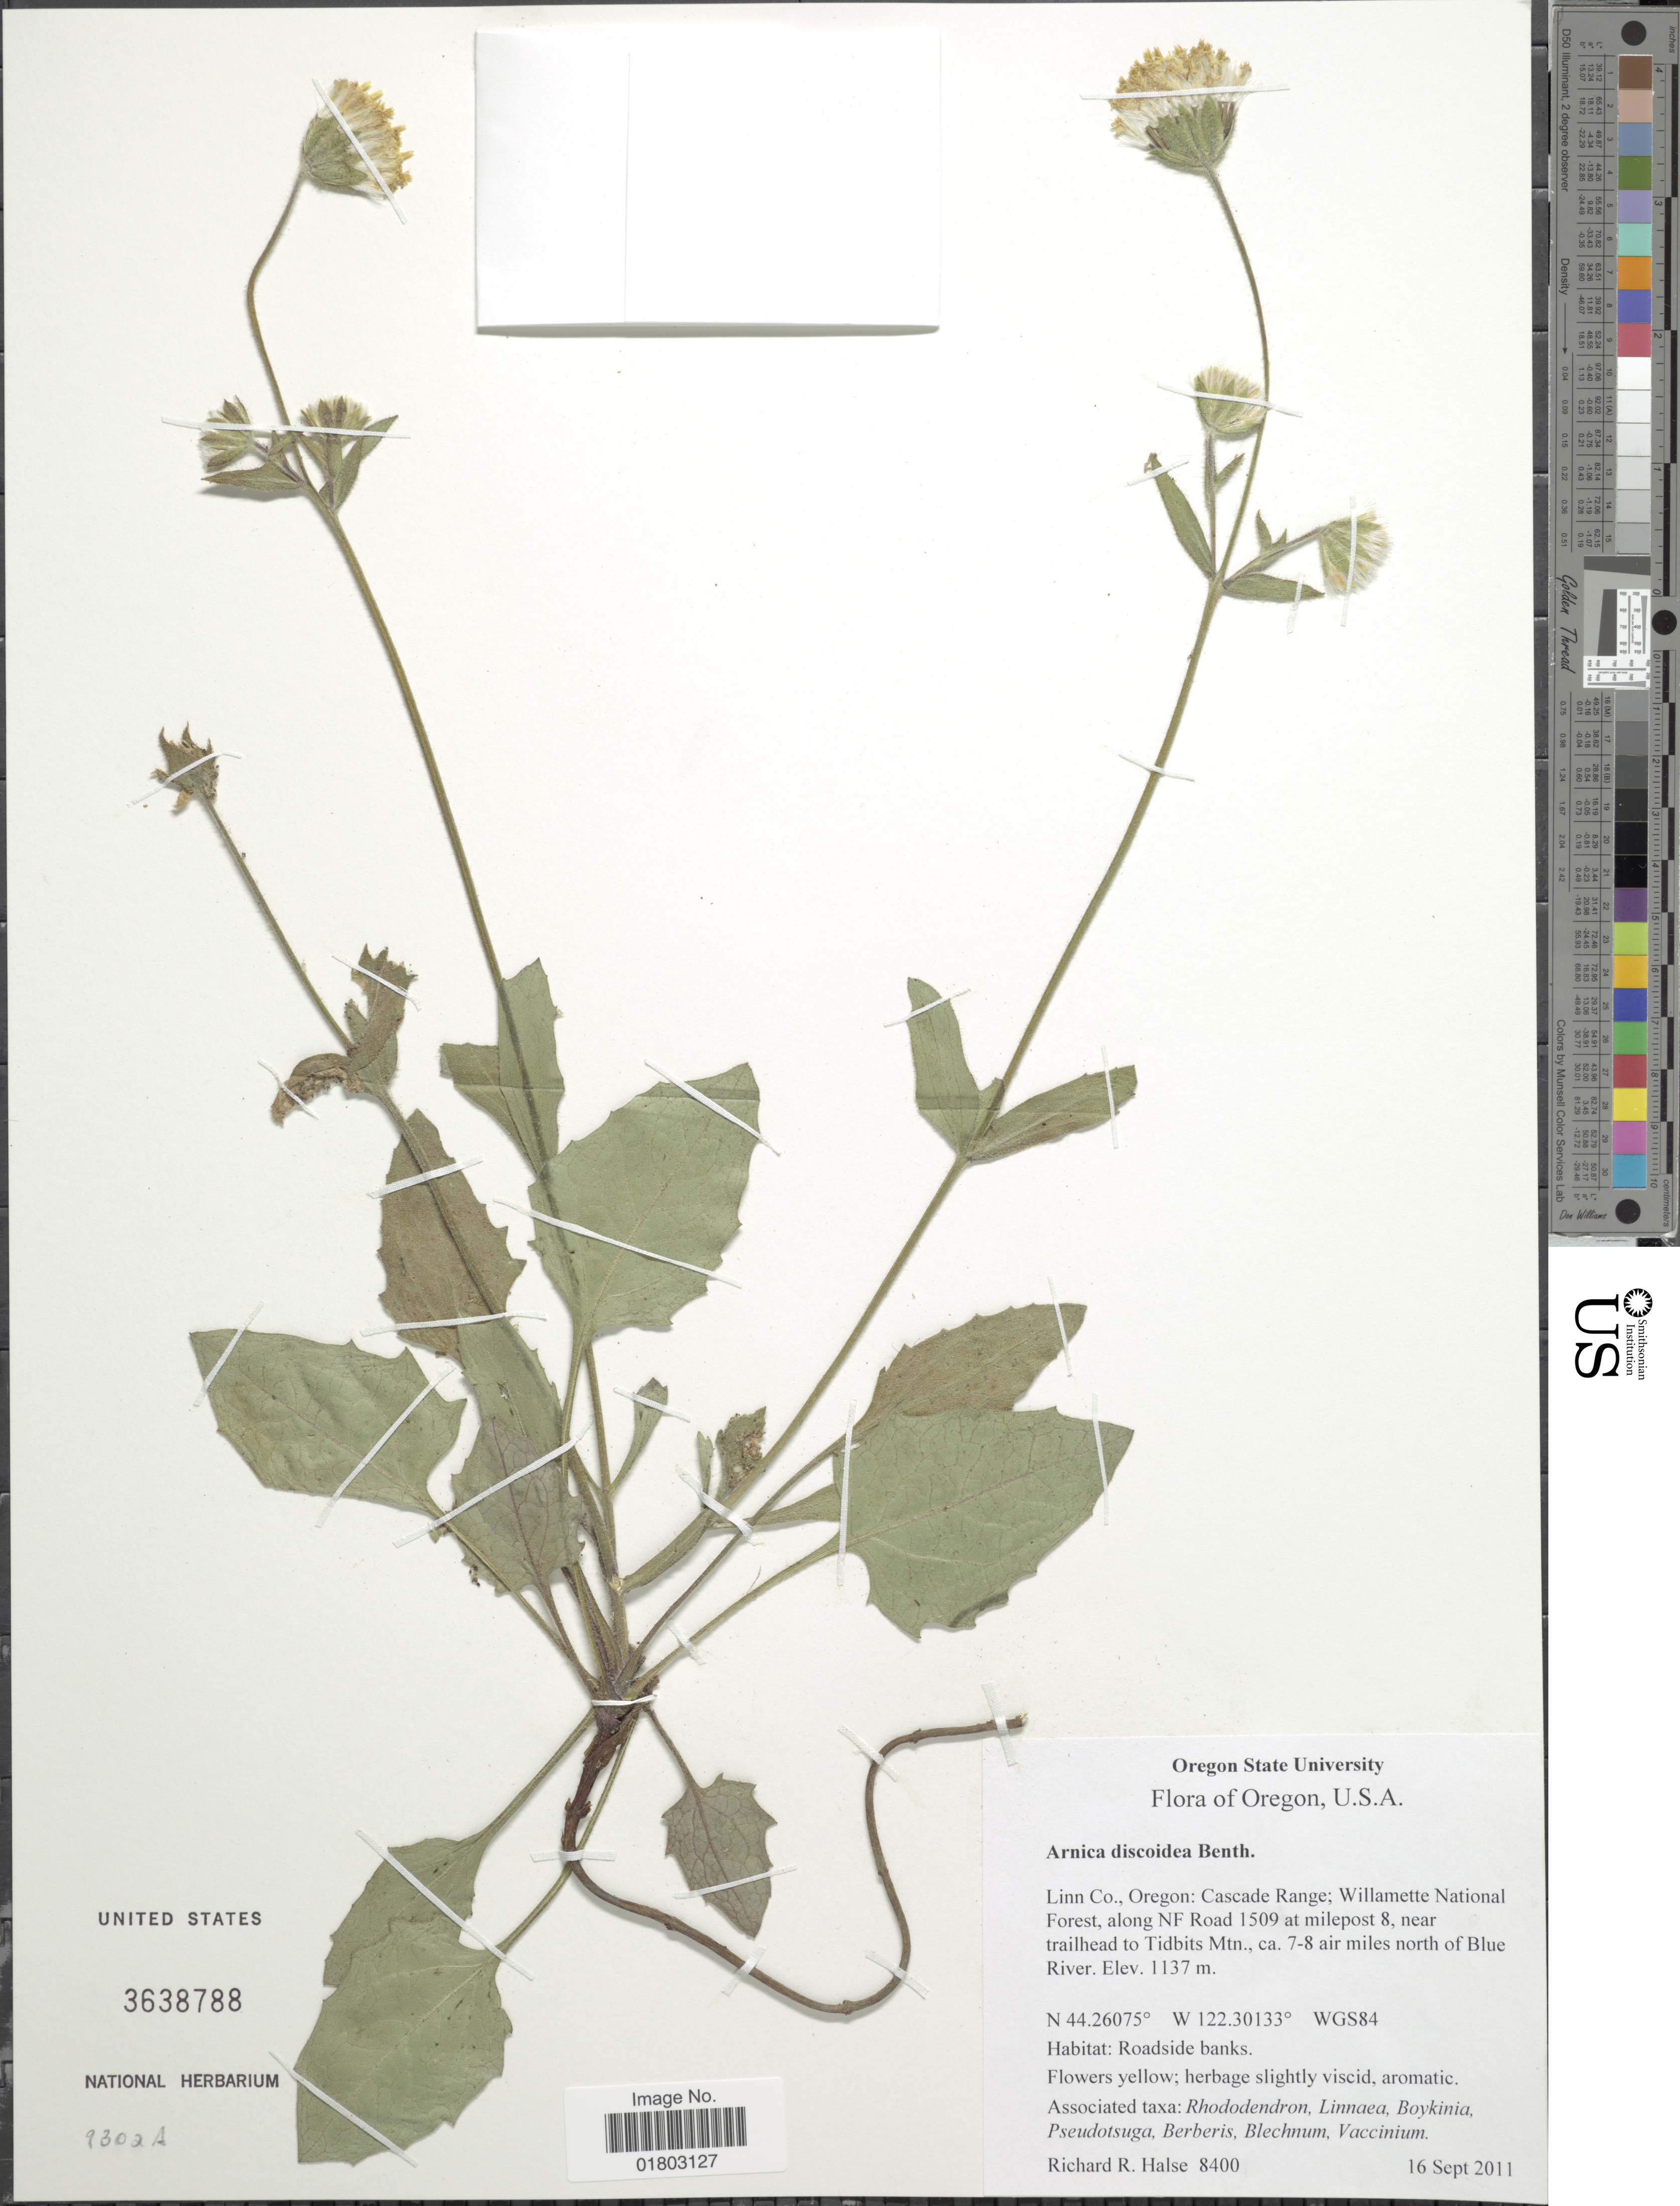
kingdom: Plantae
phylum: Tracheophyta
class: Magnoliopsida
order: Asterales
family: Asteraceae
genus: Arnica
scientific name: Arnica discoidea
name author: Benth.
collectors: R. Halse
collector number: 8400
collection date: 2011-09-16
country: United States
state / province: Oregon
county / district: Linn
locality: Linn Co., Oregon: Cascade Range; Willamette National Forest, along NF Road 1509 at milepost 8, near trailhead to Tidbits Mtn., ca 7-8 air miles north of Blue River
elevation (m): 1137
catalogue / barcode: US 3638788